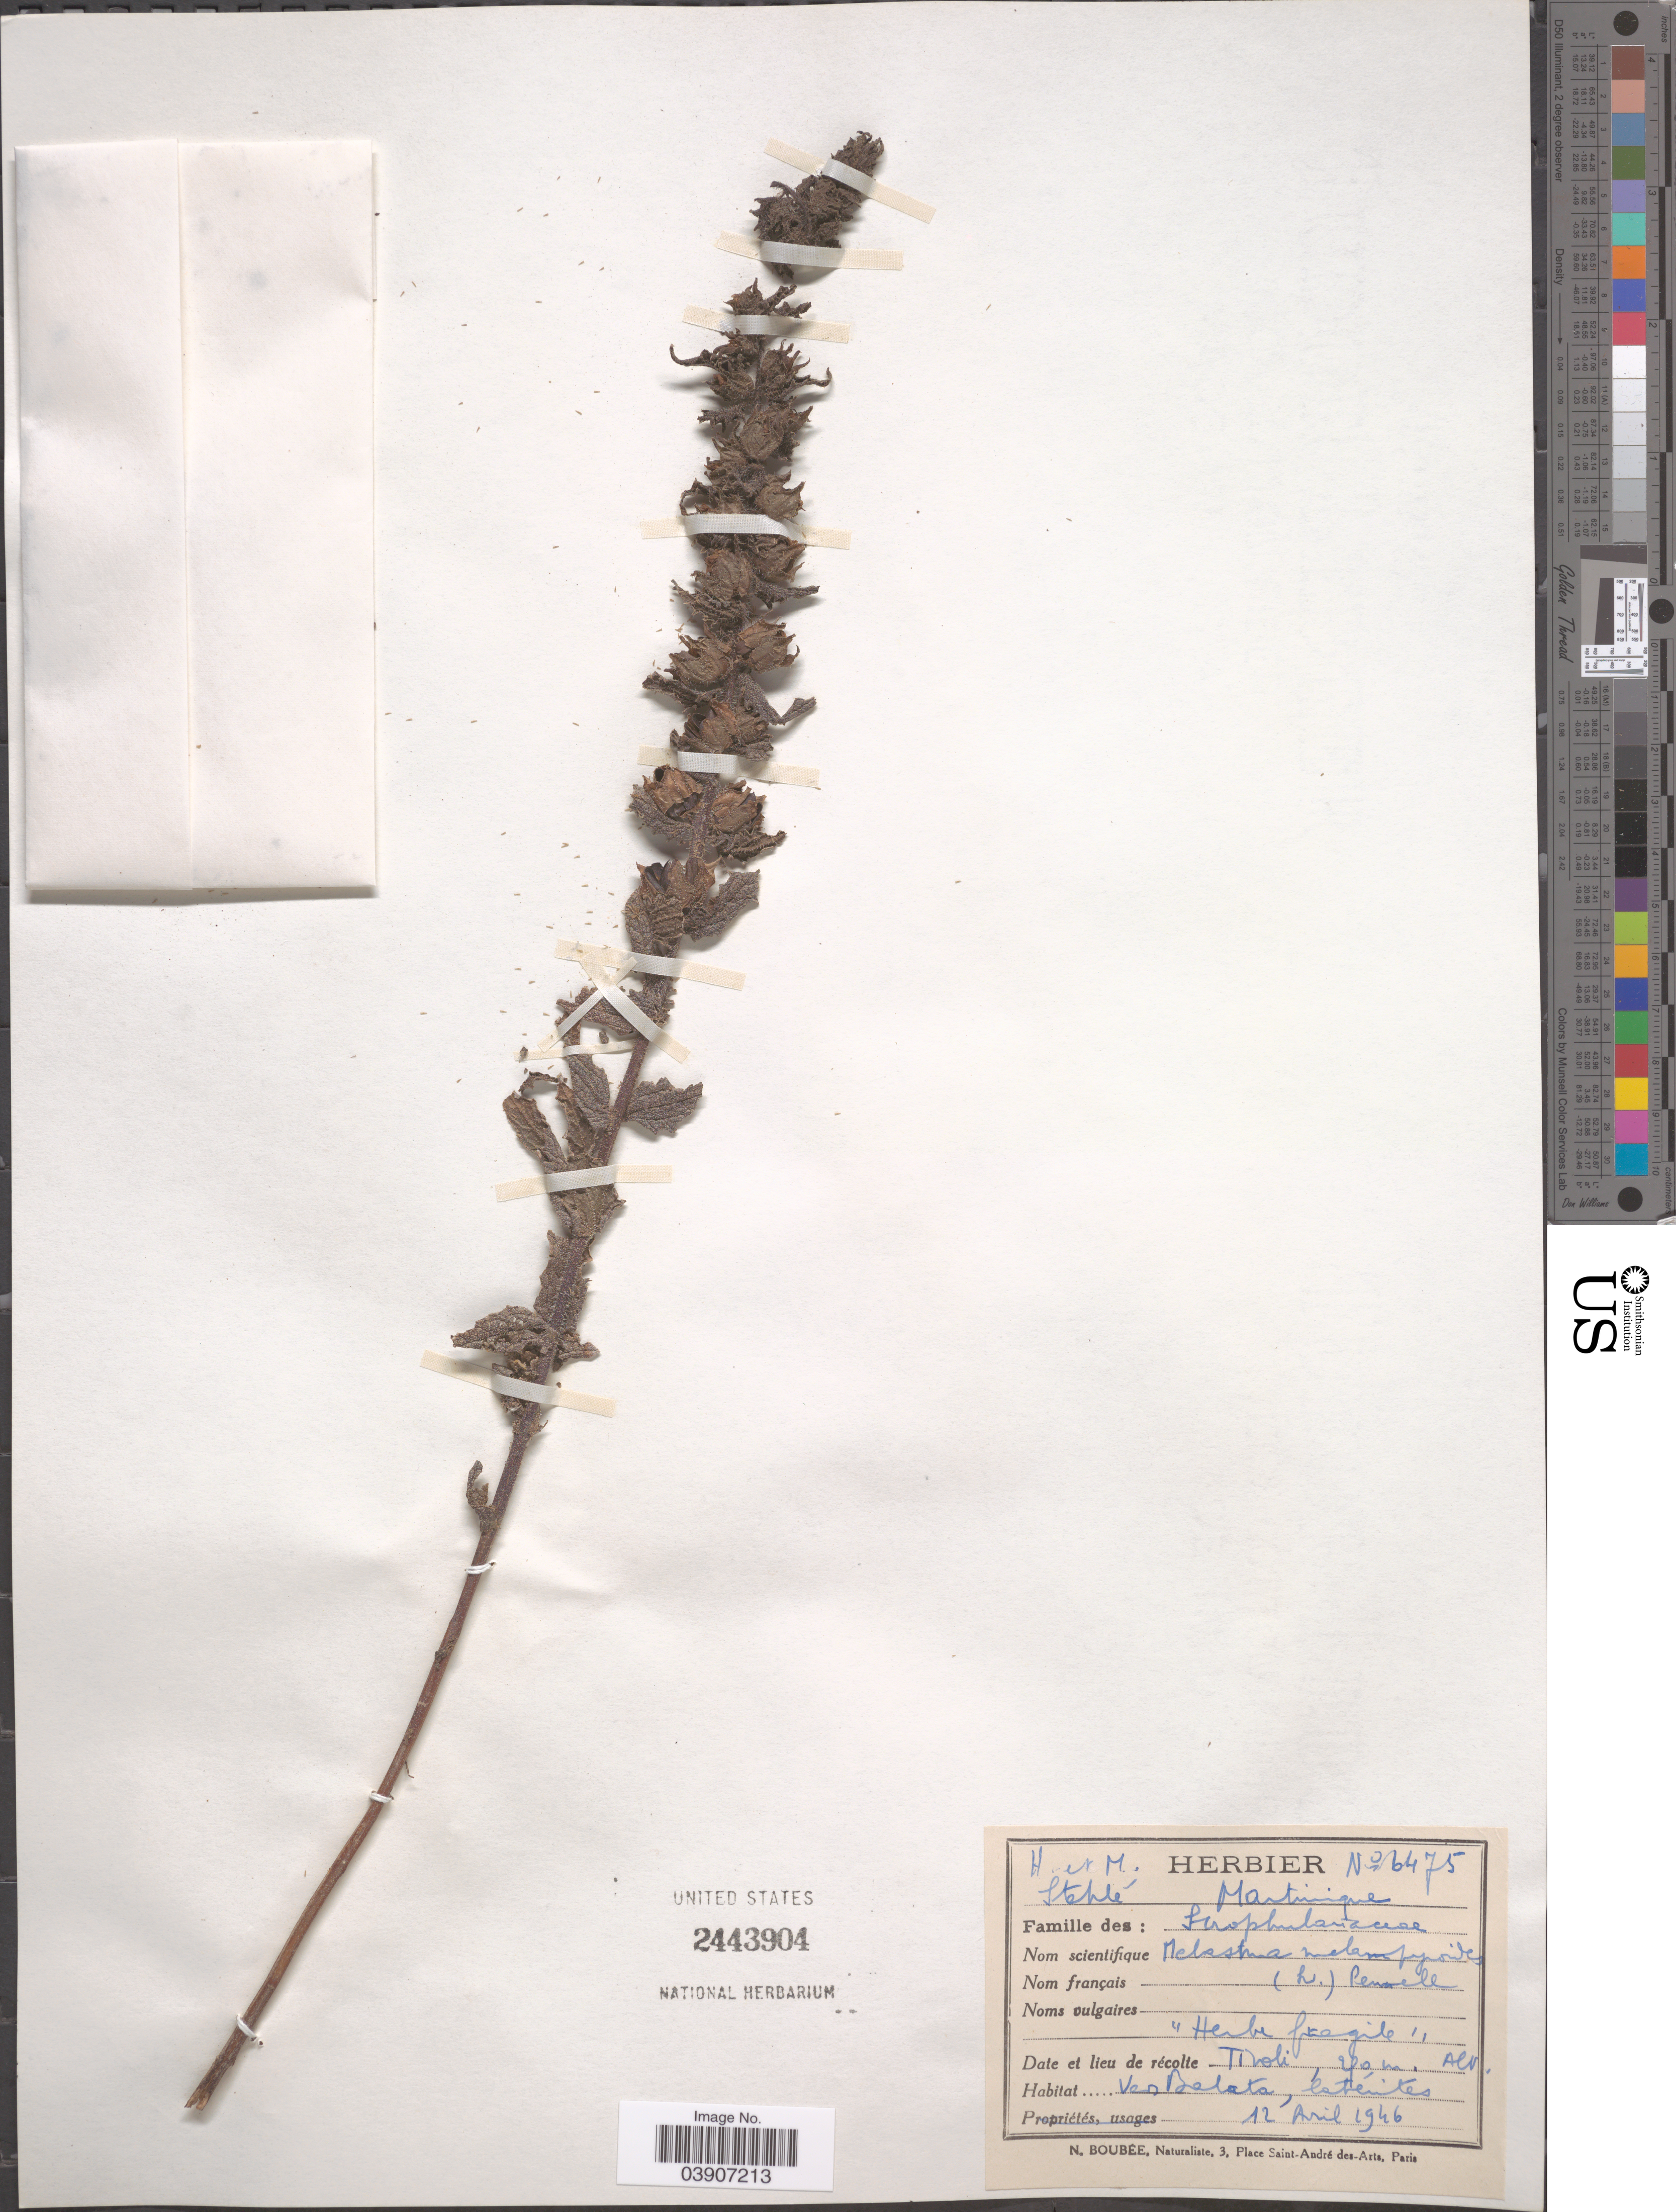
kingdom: Plantae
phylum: Tracheophyta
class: Magnoliopsida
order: Lamiales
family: Orobanchaceae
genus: Alectra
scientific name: Alectra aspera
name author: (Cham. & Schltdl.) L.O. Williams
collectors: H. Stehlé & M. Stehlé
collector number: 6475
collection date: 1946-04-12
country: Martinique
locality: Tiroli.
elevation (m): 290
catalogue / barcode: US 2443904